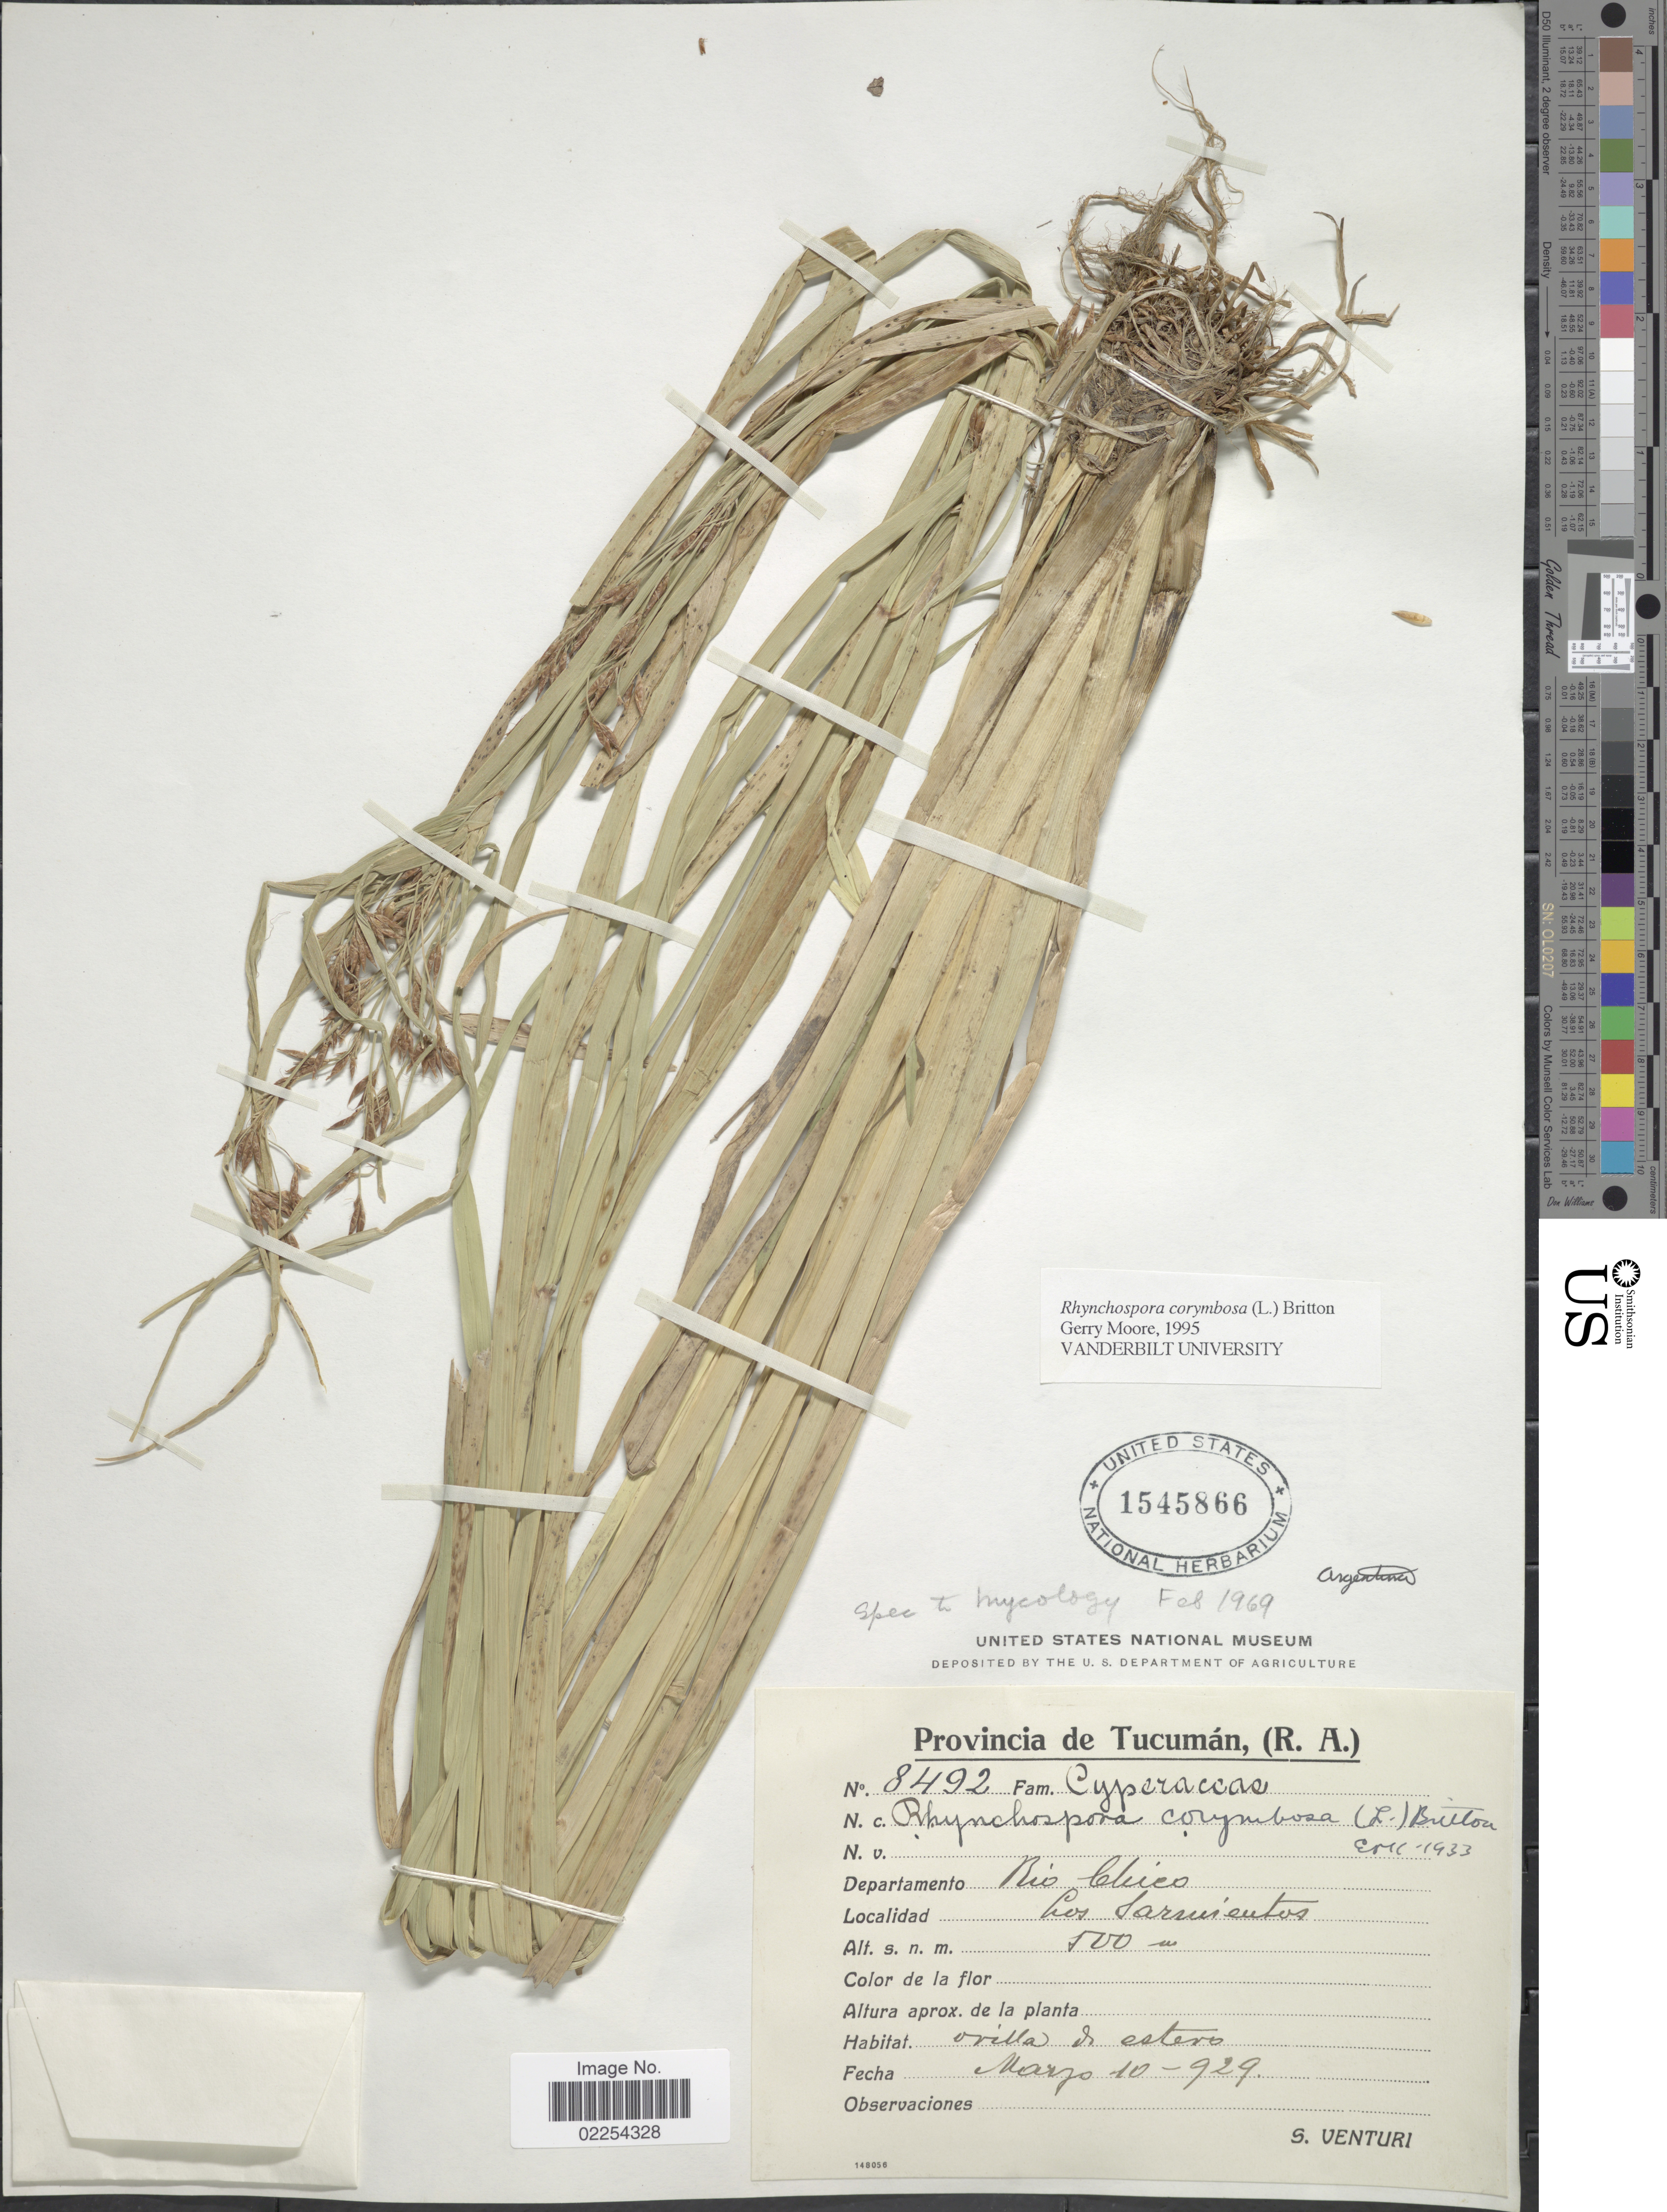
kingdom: Plantae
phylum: Tracheophyta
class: Liliopsida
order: Poales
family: Cyperaceae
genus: Rhynchospora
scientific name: Rhynchospora corymbosa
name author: (L.) Britton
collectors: S. Venturi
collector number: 8492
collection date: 1929-03-10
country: Argentina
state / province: Tucuman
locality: (R.A.) Departamento Rio Chico, Los Sarmientos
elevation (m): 500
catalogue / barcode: US 1545866